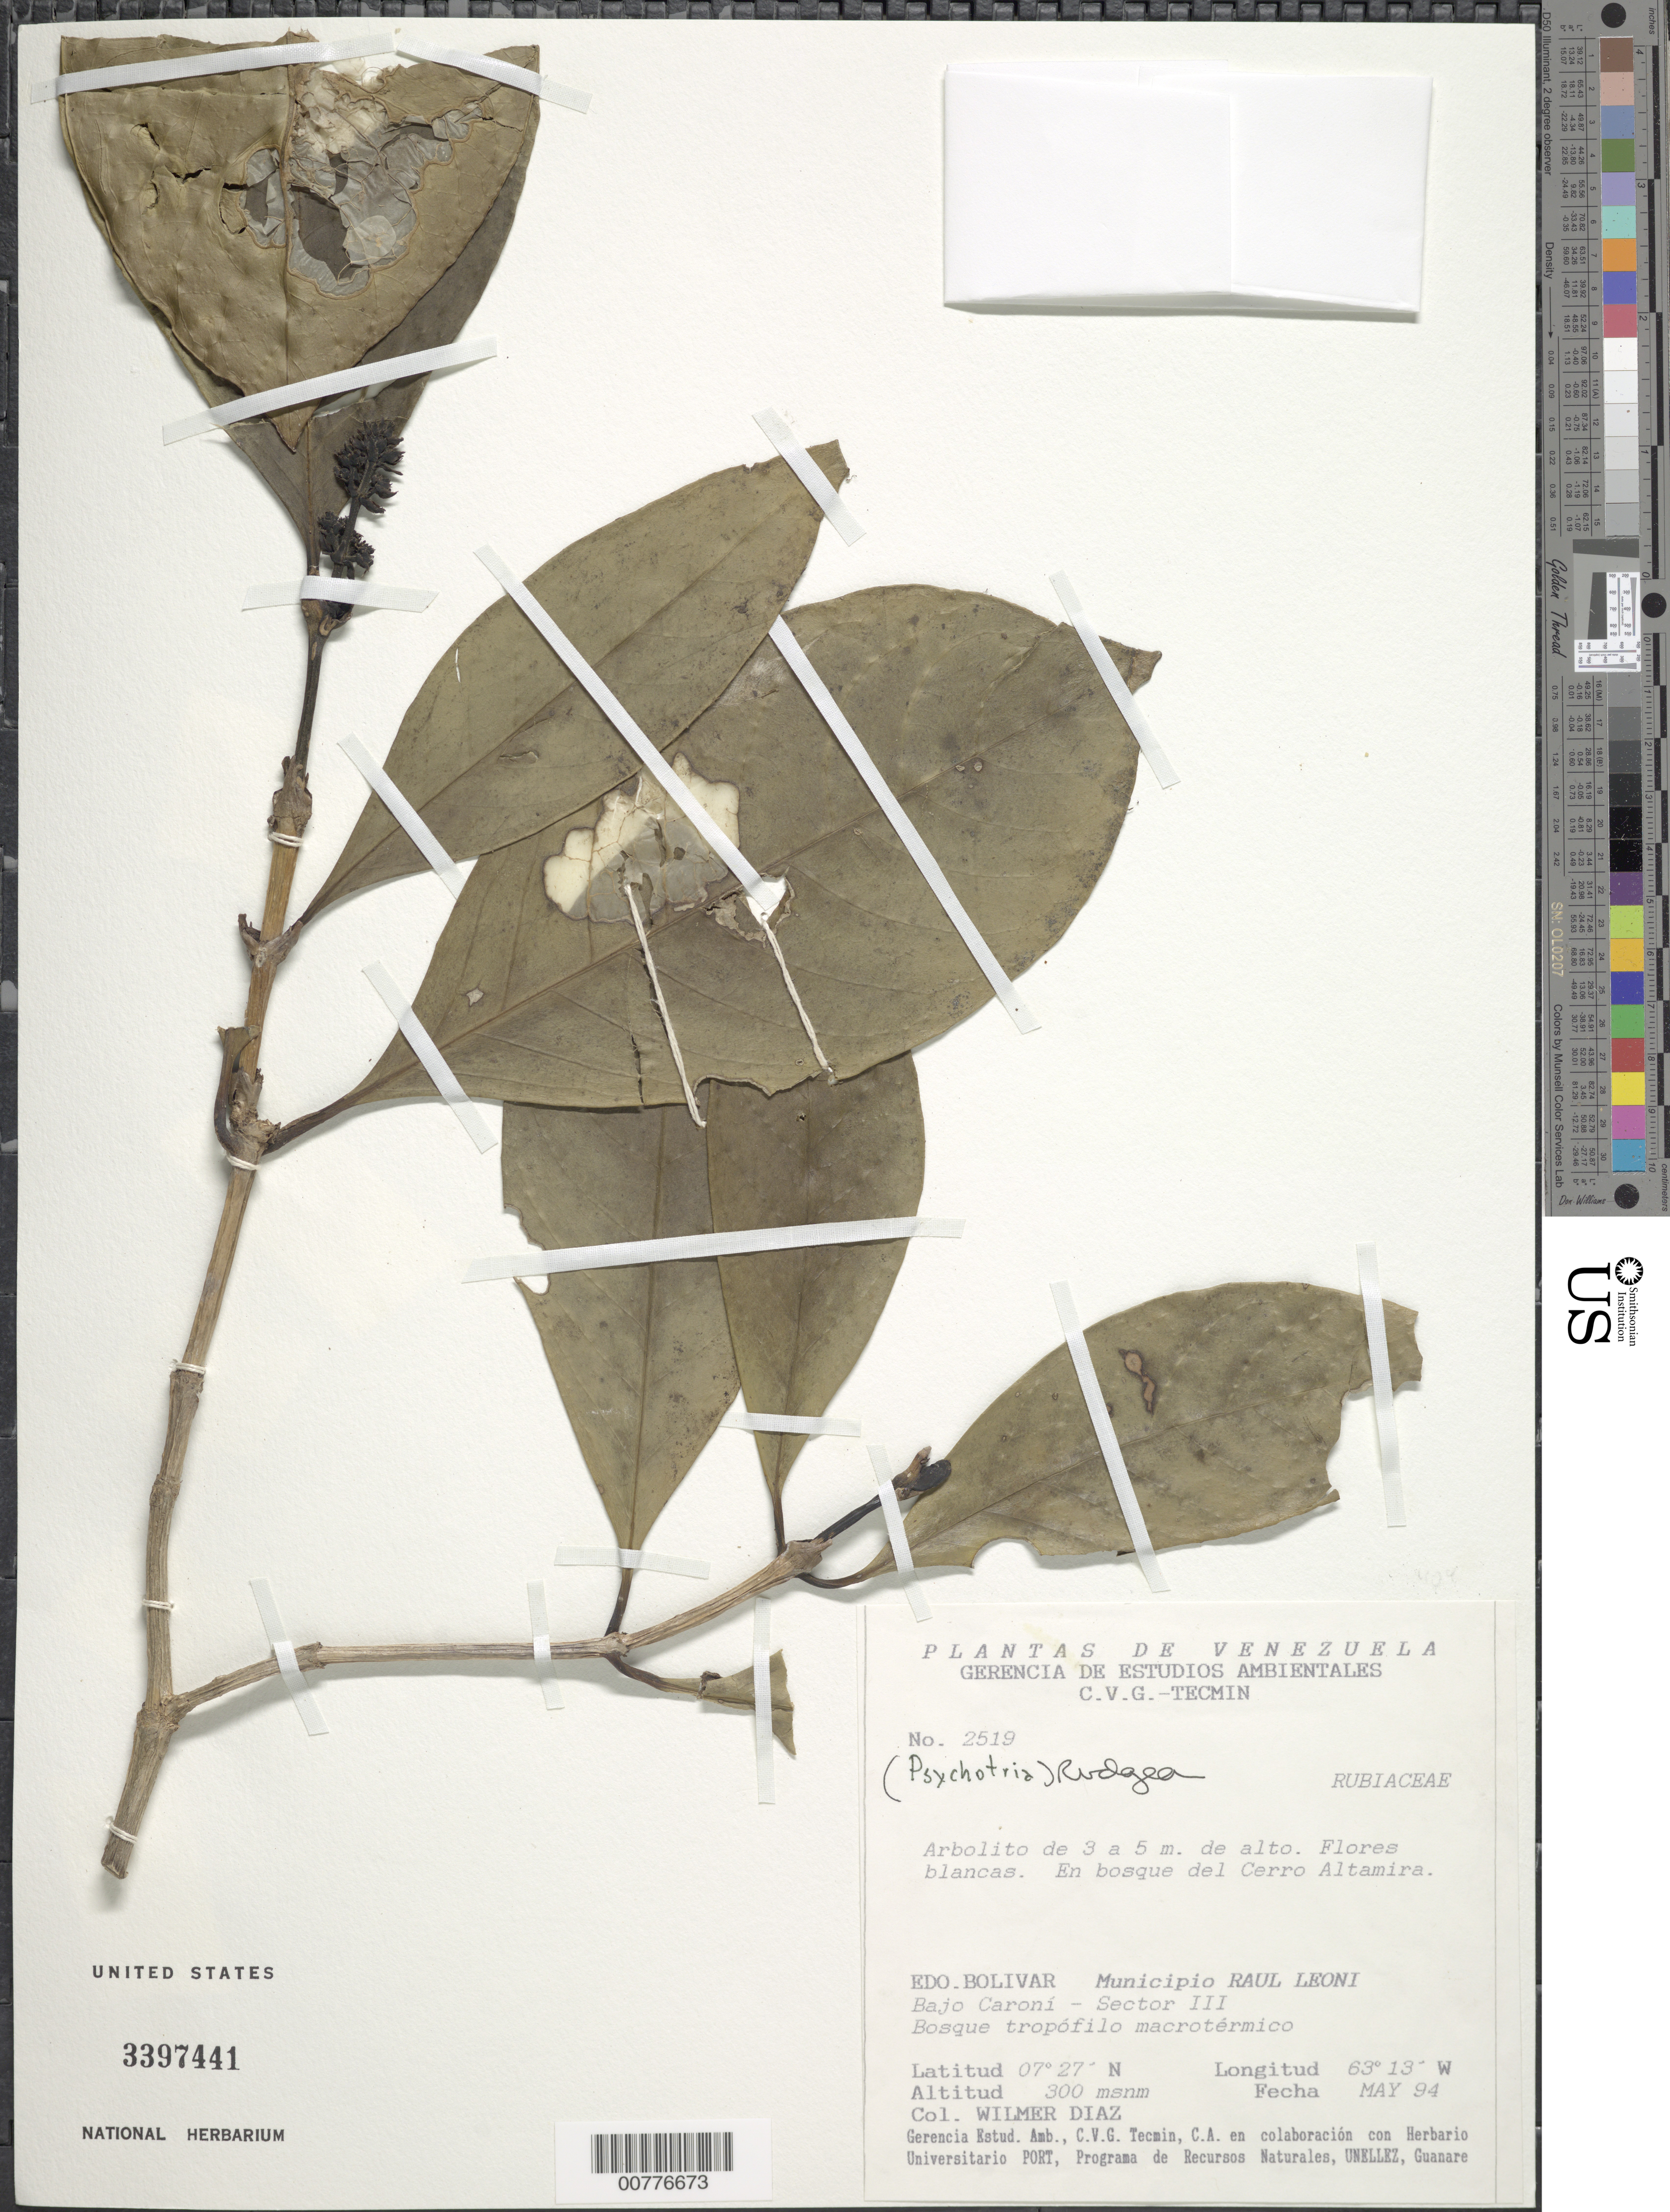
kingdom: Plantae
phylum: Tracheophyta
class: Magnoliopsida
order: Gentianales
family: Rubiaceae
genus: Rudgea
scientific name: Rudgea sp.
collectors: W. Díaz P.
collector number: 2519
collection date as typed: May-94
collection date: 1994-05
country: Venezuela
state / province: Bolívar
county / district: Angostura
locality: Mun. Raúl Leoni [=Angostura], Bajo Caroní, Sector III, Cerro Altamira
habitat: Bosque tropofilo macrotermico; en bosque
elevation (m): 300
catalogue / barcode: US 3397441